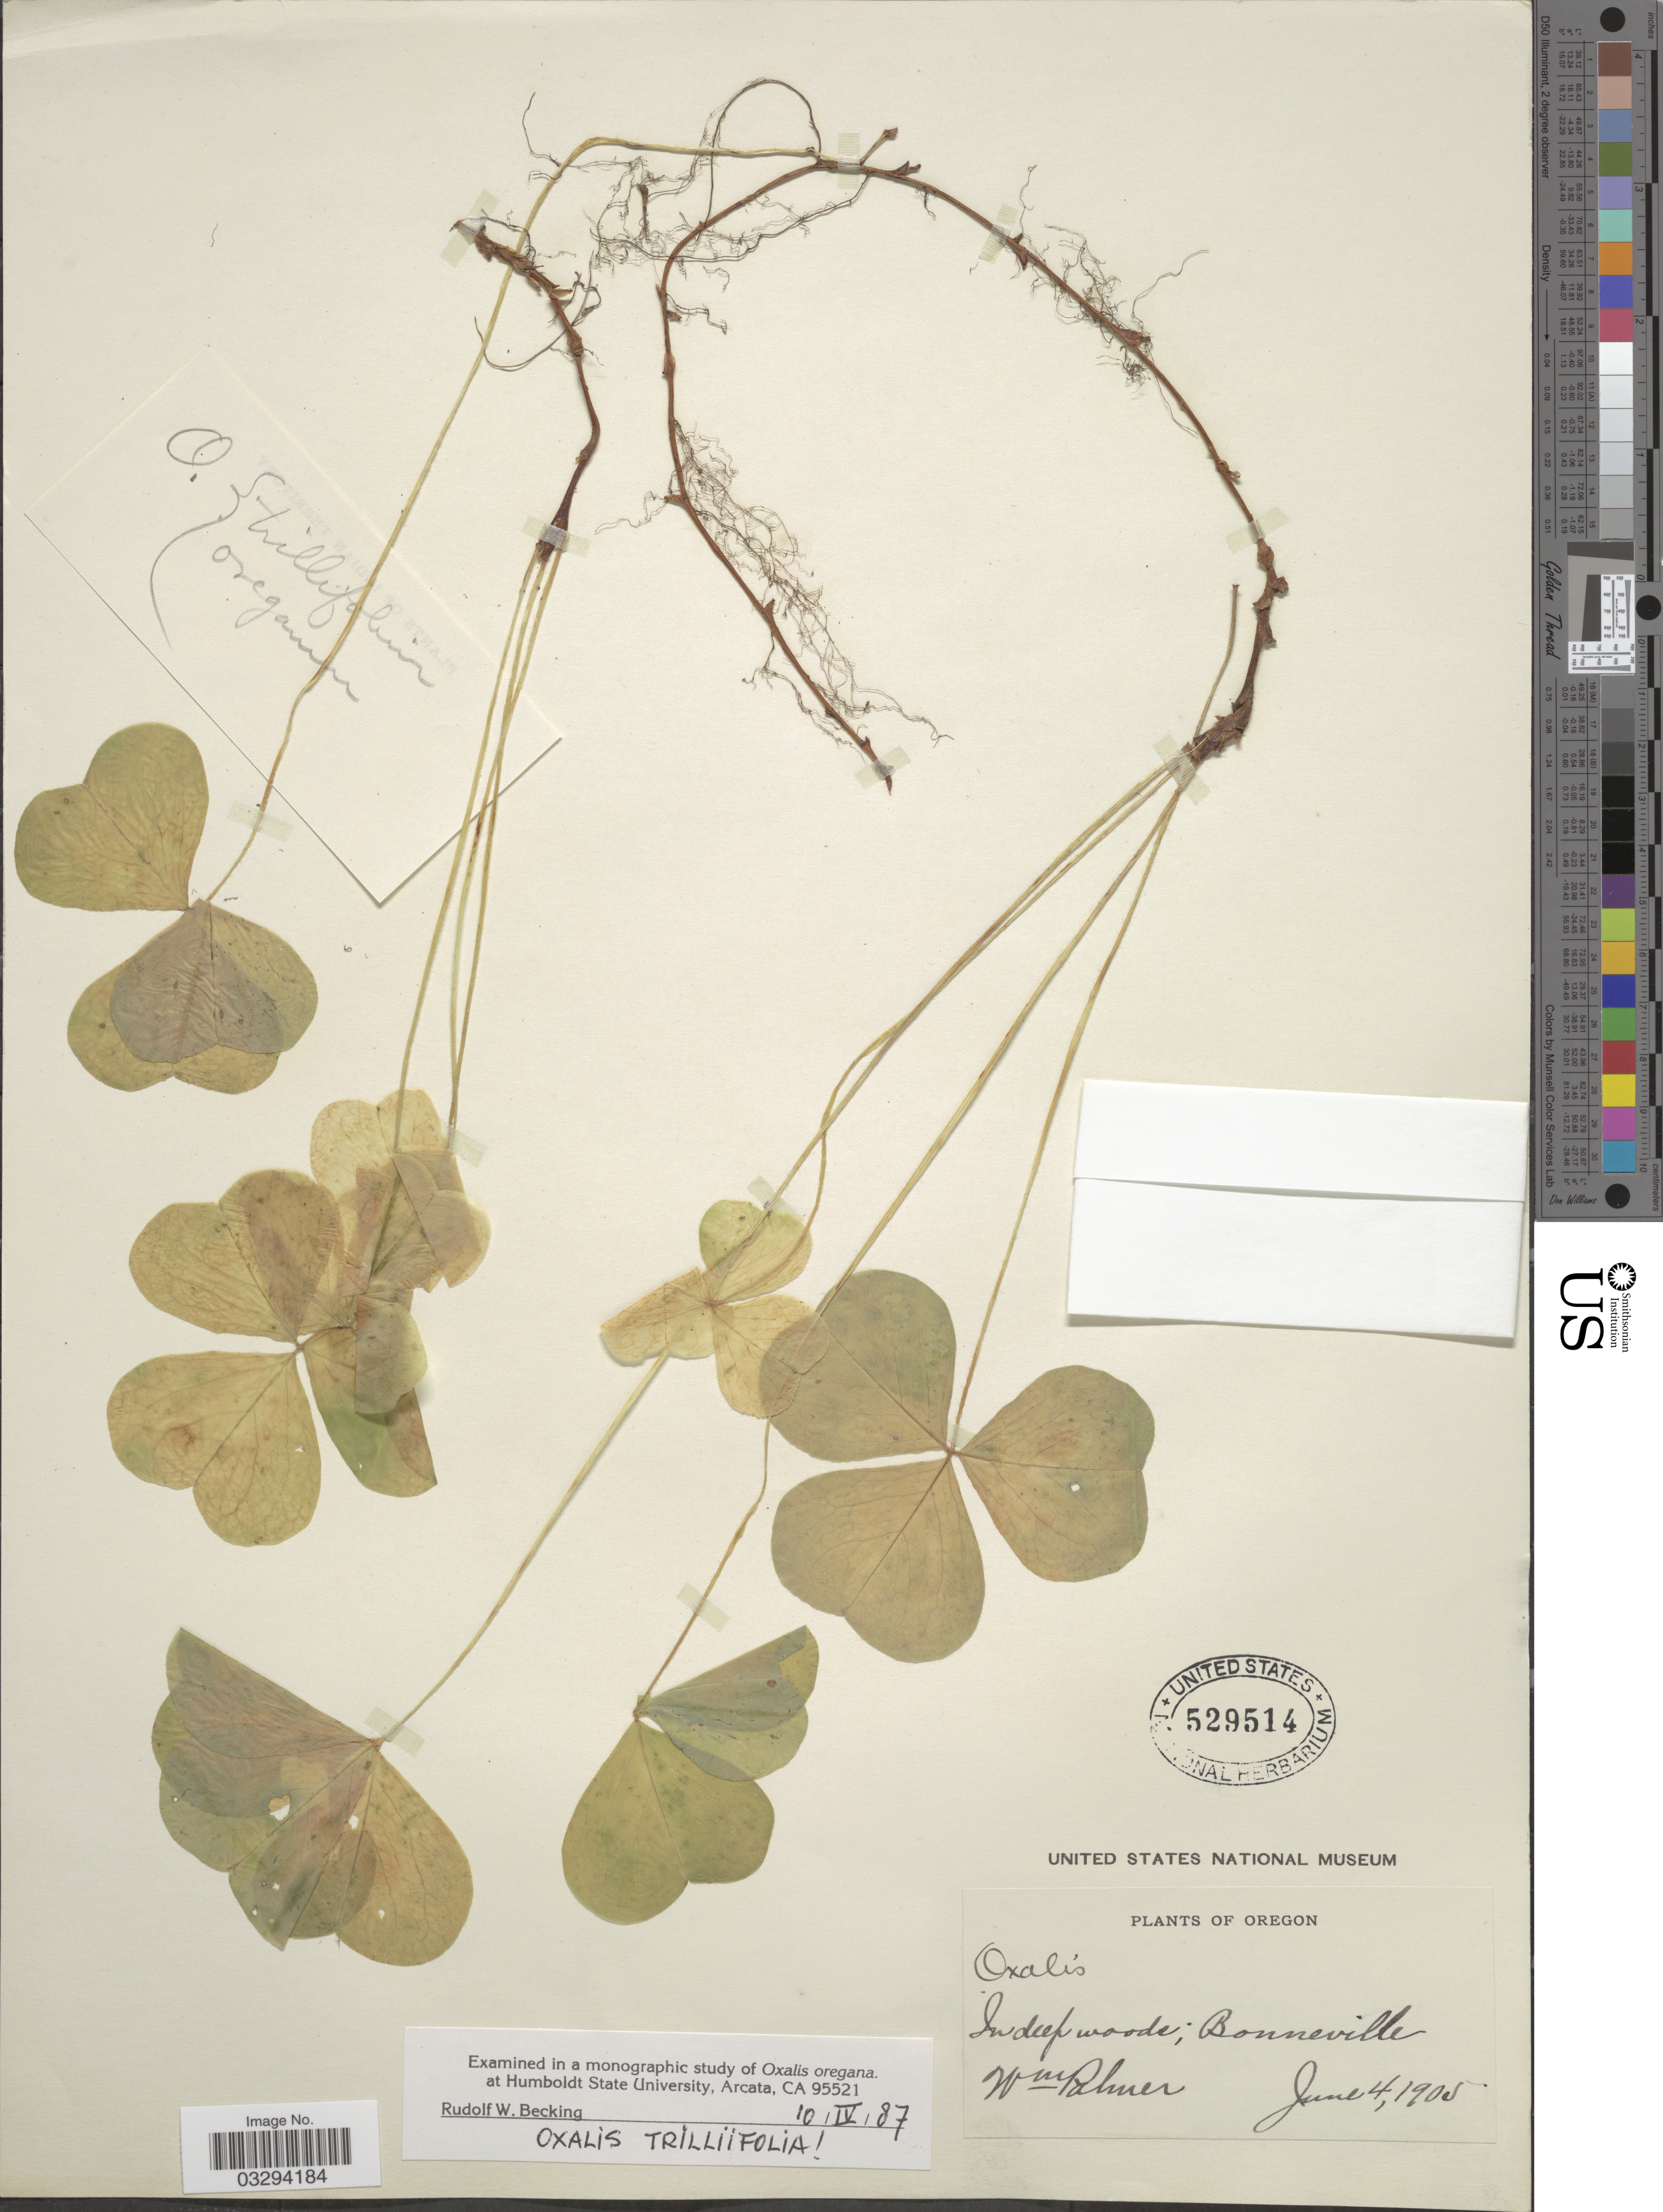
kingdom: Plantae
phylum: Tracheophyta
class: Magnoliopsida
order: Oxalidales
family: Oxalidaceae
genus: Oxalis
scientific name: Oxalis trilliifolia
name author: Hook.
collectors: W. Palmer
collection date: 1905-06-04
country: United States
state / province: Oregon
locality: Bonneville.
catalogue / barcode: US 529514